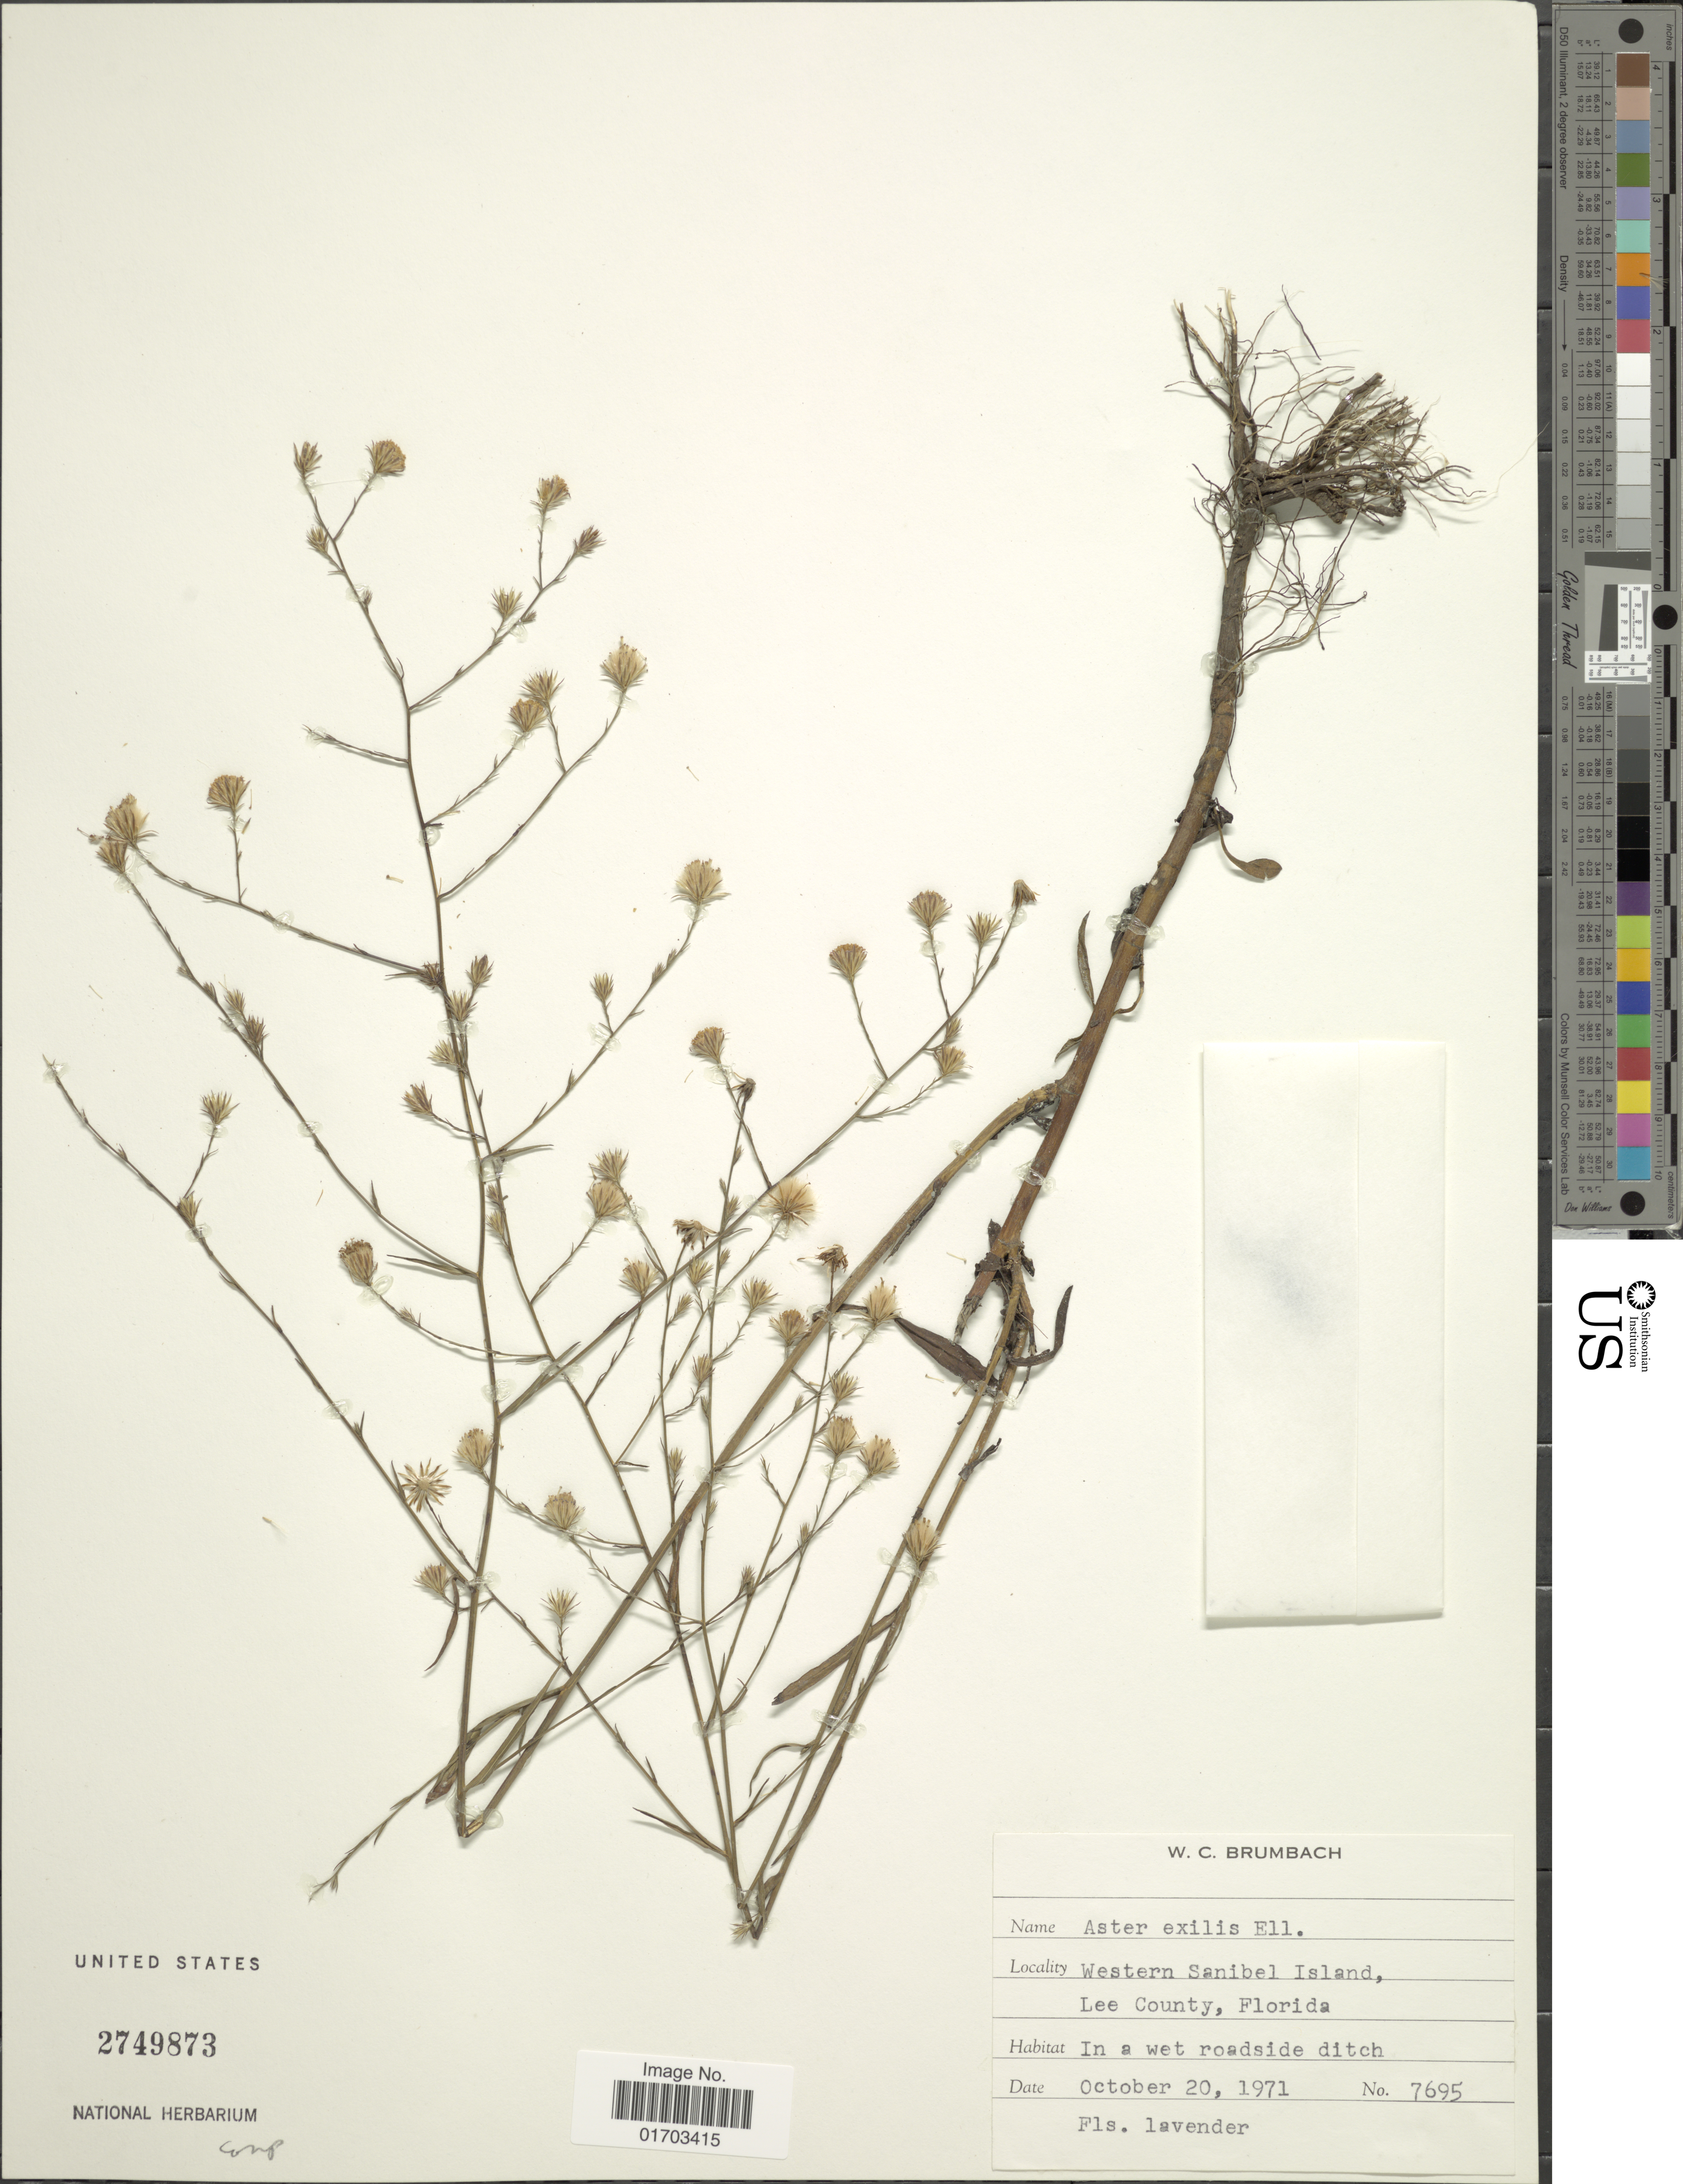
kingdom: Plantae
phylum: Tracheophyta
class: Magnoliopsida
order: Asterales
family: Asteraceae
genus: Symphyotrichum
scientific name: Symphyotrichum subulatum var. ligulatum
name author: (Shinners) S.D. Sundb.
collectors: W. C. Brumbach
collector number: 7695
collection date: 1971-10-20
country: United States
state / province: Florida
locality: Western Sanibel Island, Lee County, in a wet roadside ditch.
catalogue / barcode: US 2749873